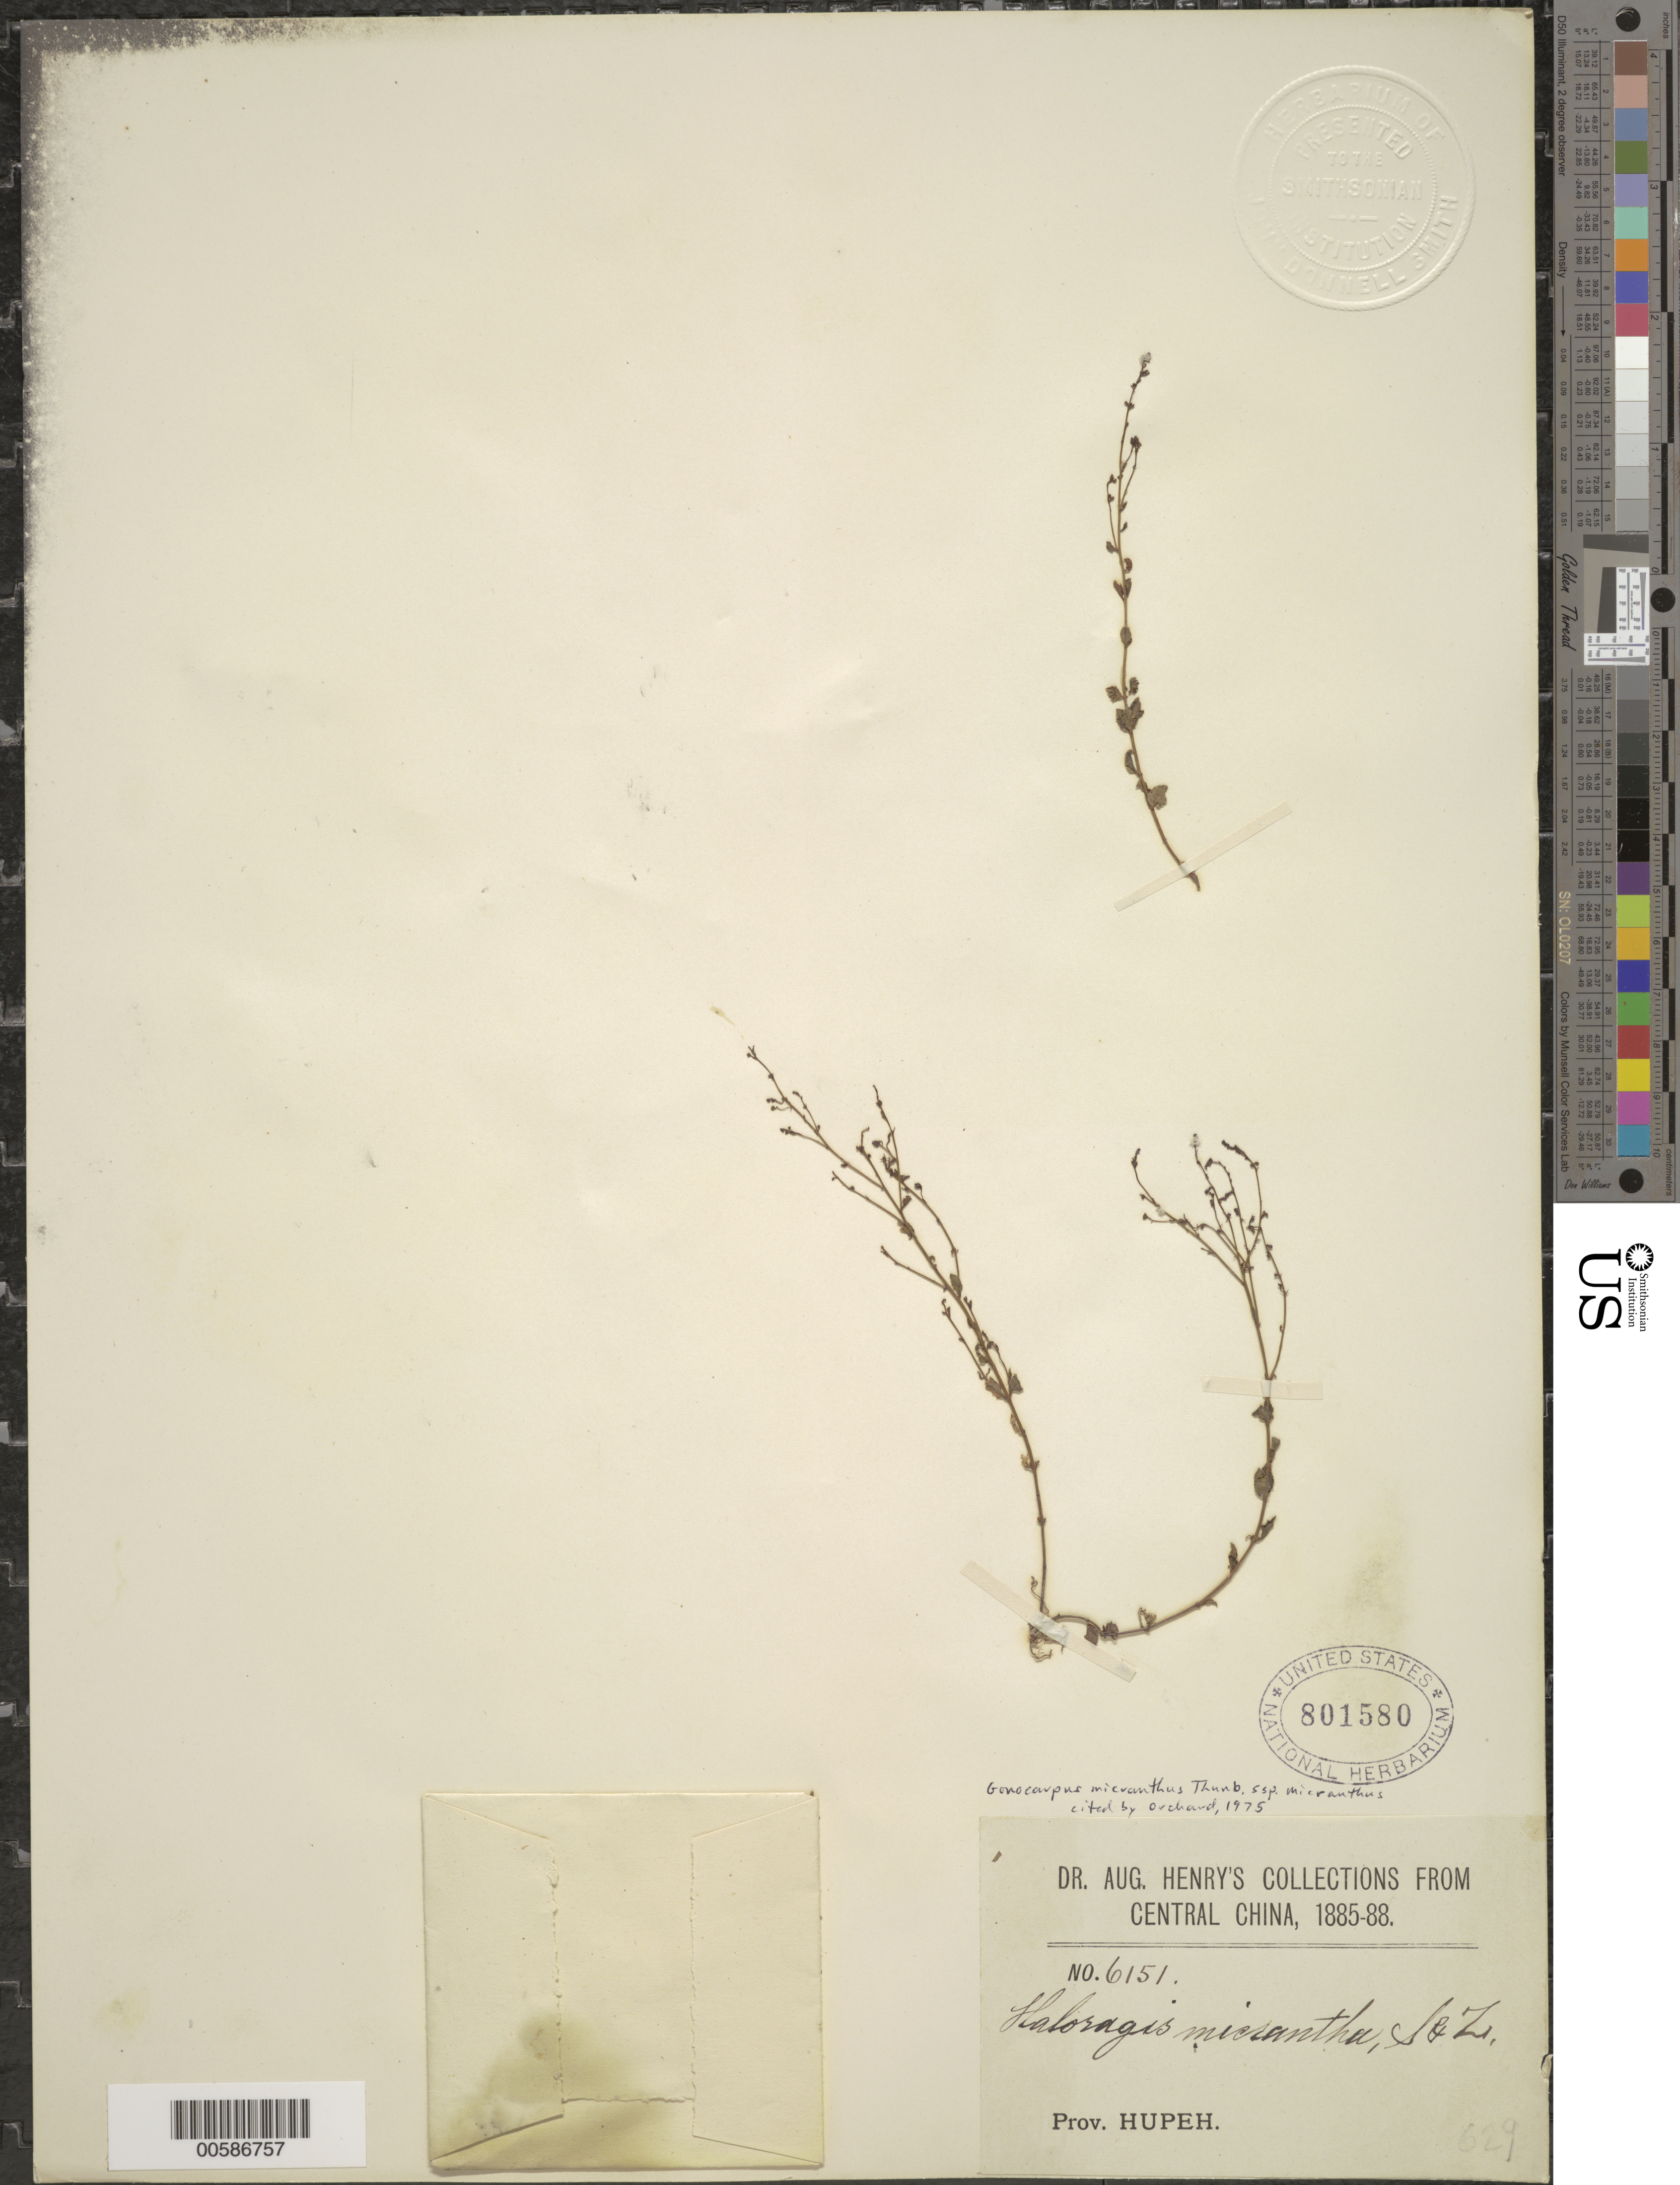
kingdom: Plantae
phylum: Tracheophyta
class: Magnoliopsida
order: Saxifragales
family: Haloragaceae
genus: Gonocarpus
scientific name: Gonocarpus acanthocarpus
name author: (Brongn.) Orchard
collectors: A. Henry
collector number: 6151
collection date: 1885/1888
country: China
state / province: Hubei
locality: Central China. Prov. Hupeh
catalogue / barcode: US 801580